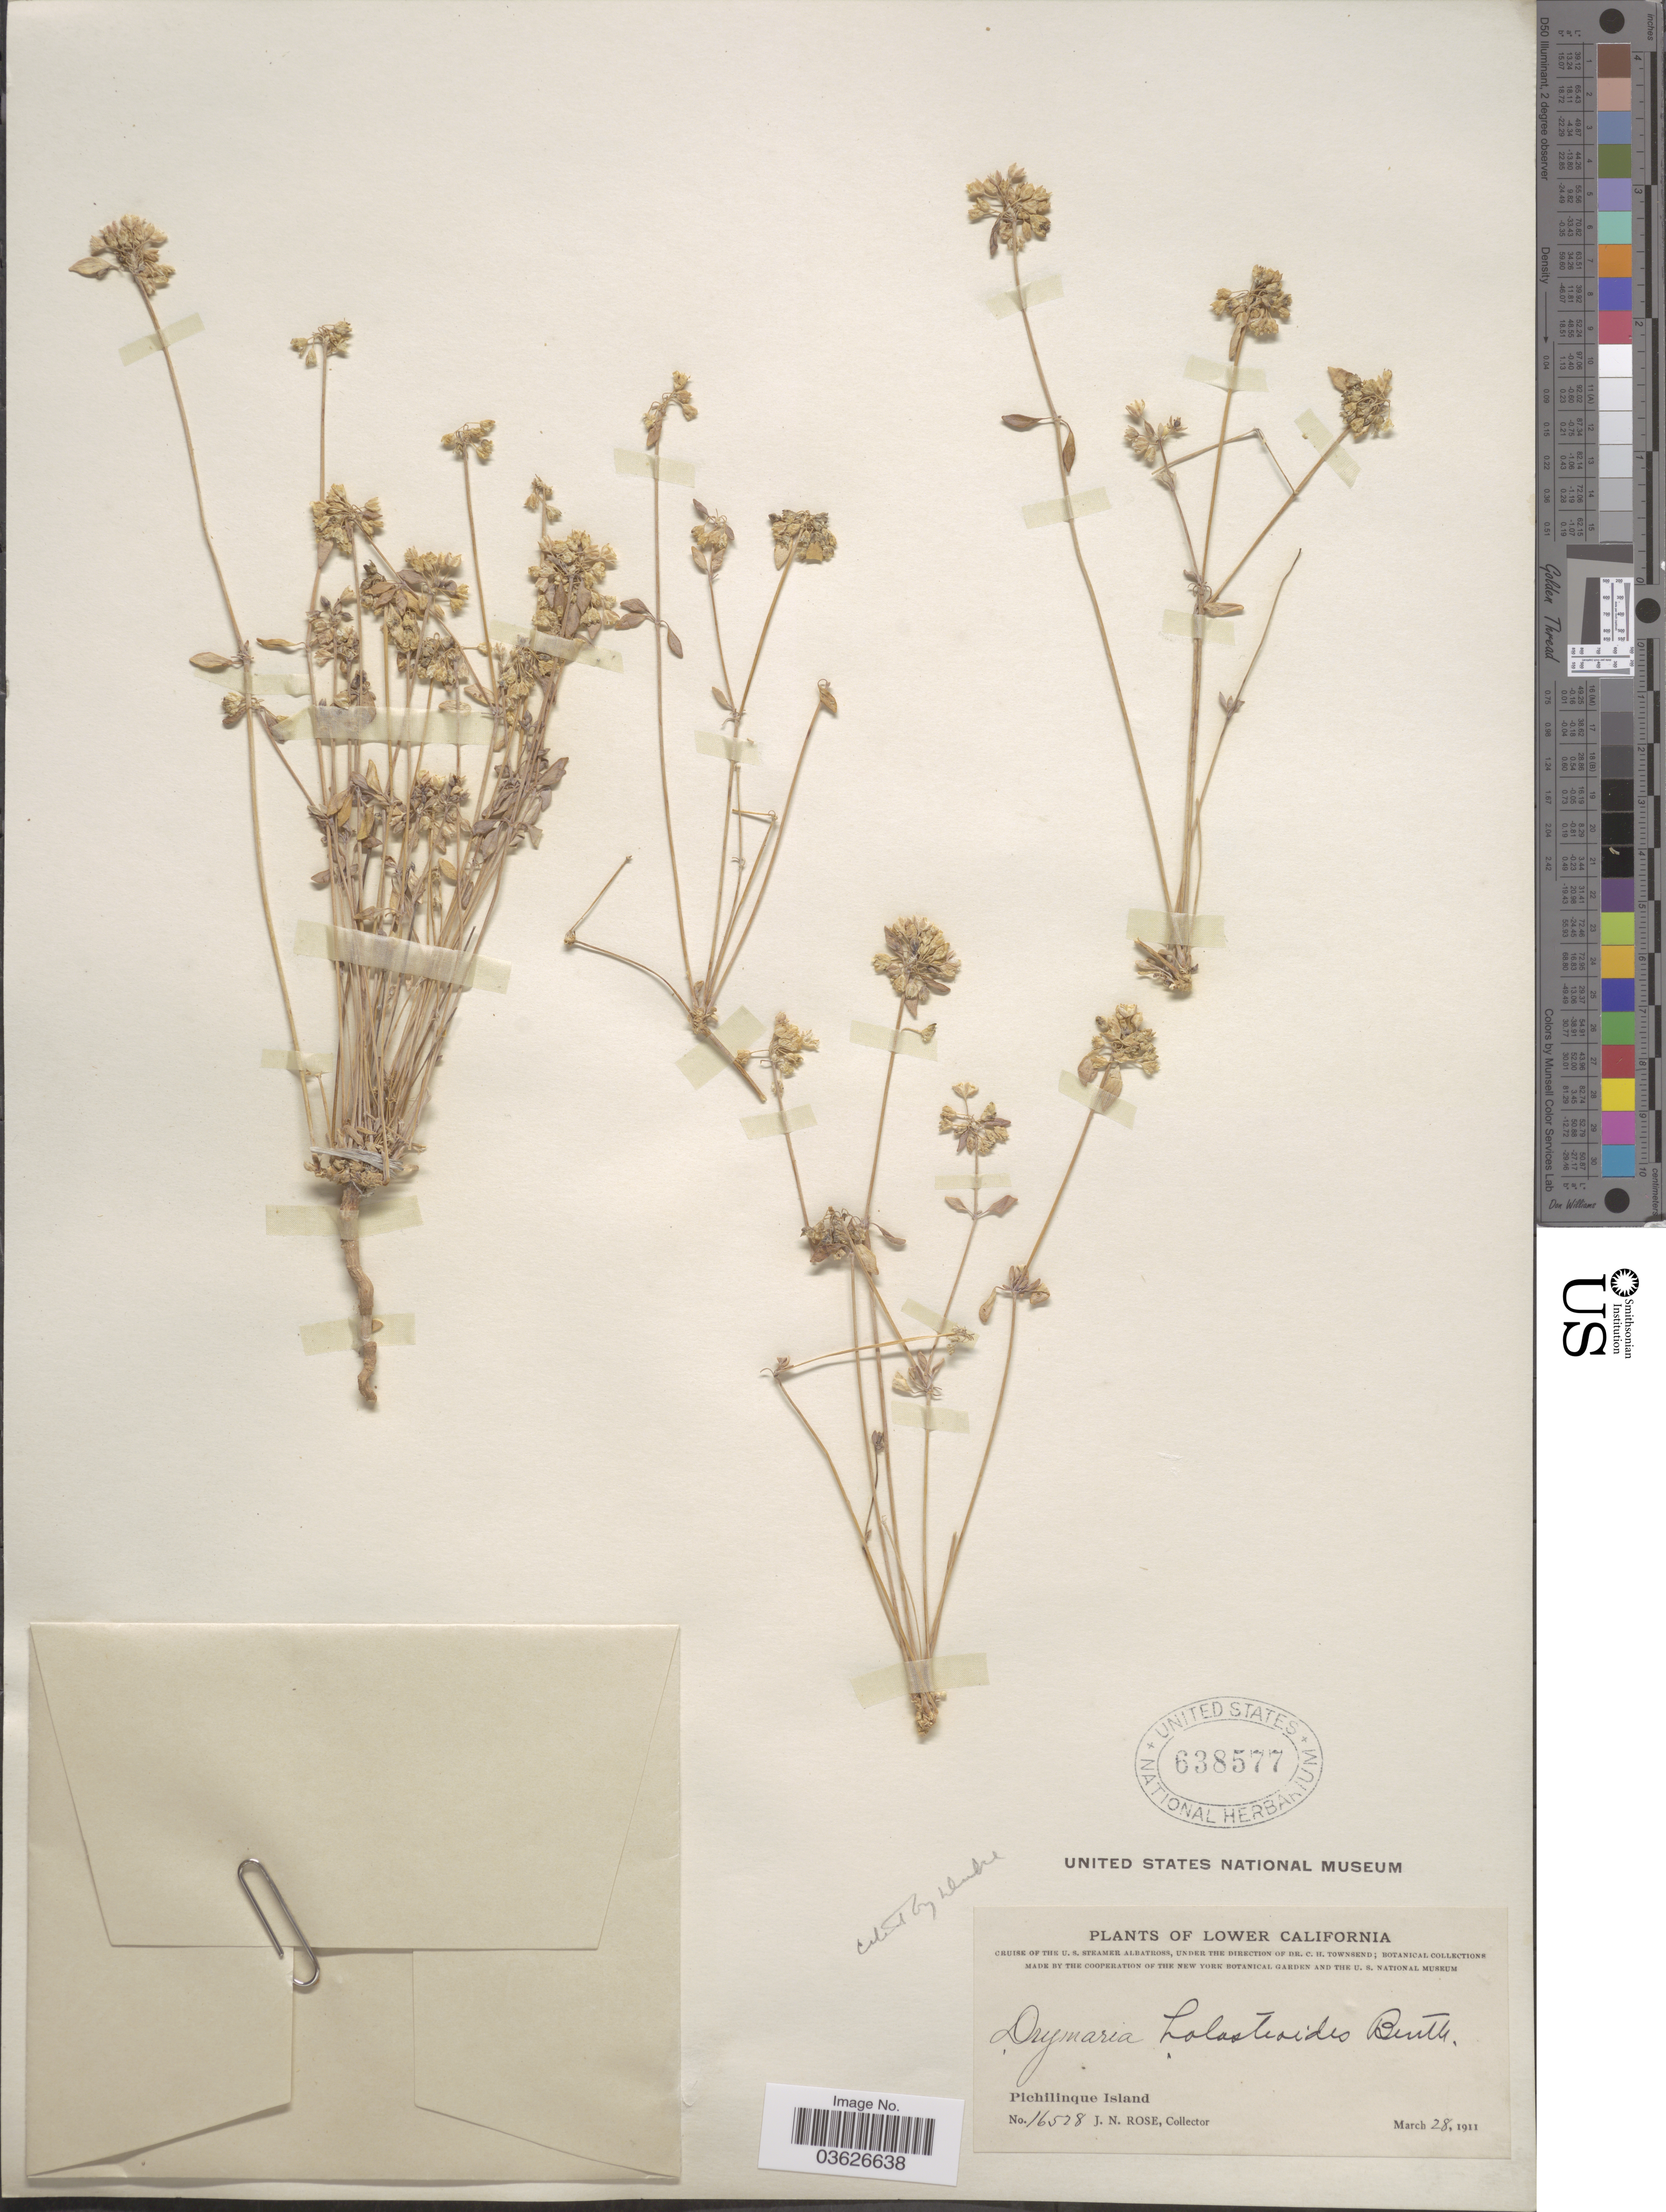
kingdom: Plantae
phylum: Tracheophyta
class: Magnoliopsida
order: Caryophyllales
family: Caryophyllaceae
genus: Drymaria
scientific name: Drymaria holosteoides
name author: Benth.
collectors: J. N. Rose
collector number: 16528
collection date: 1911-03-28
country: Mexico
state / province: Baja California Sur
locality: Lower California. Pichilinque Island.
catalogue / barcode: US 638577